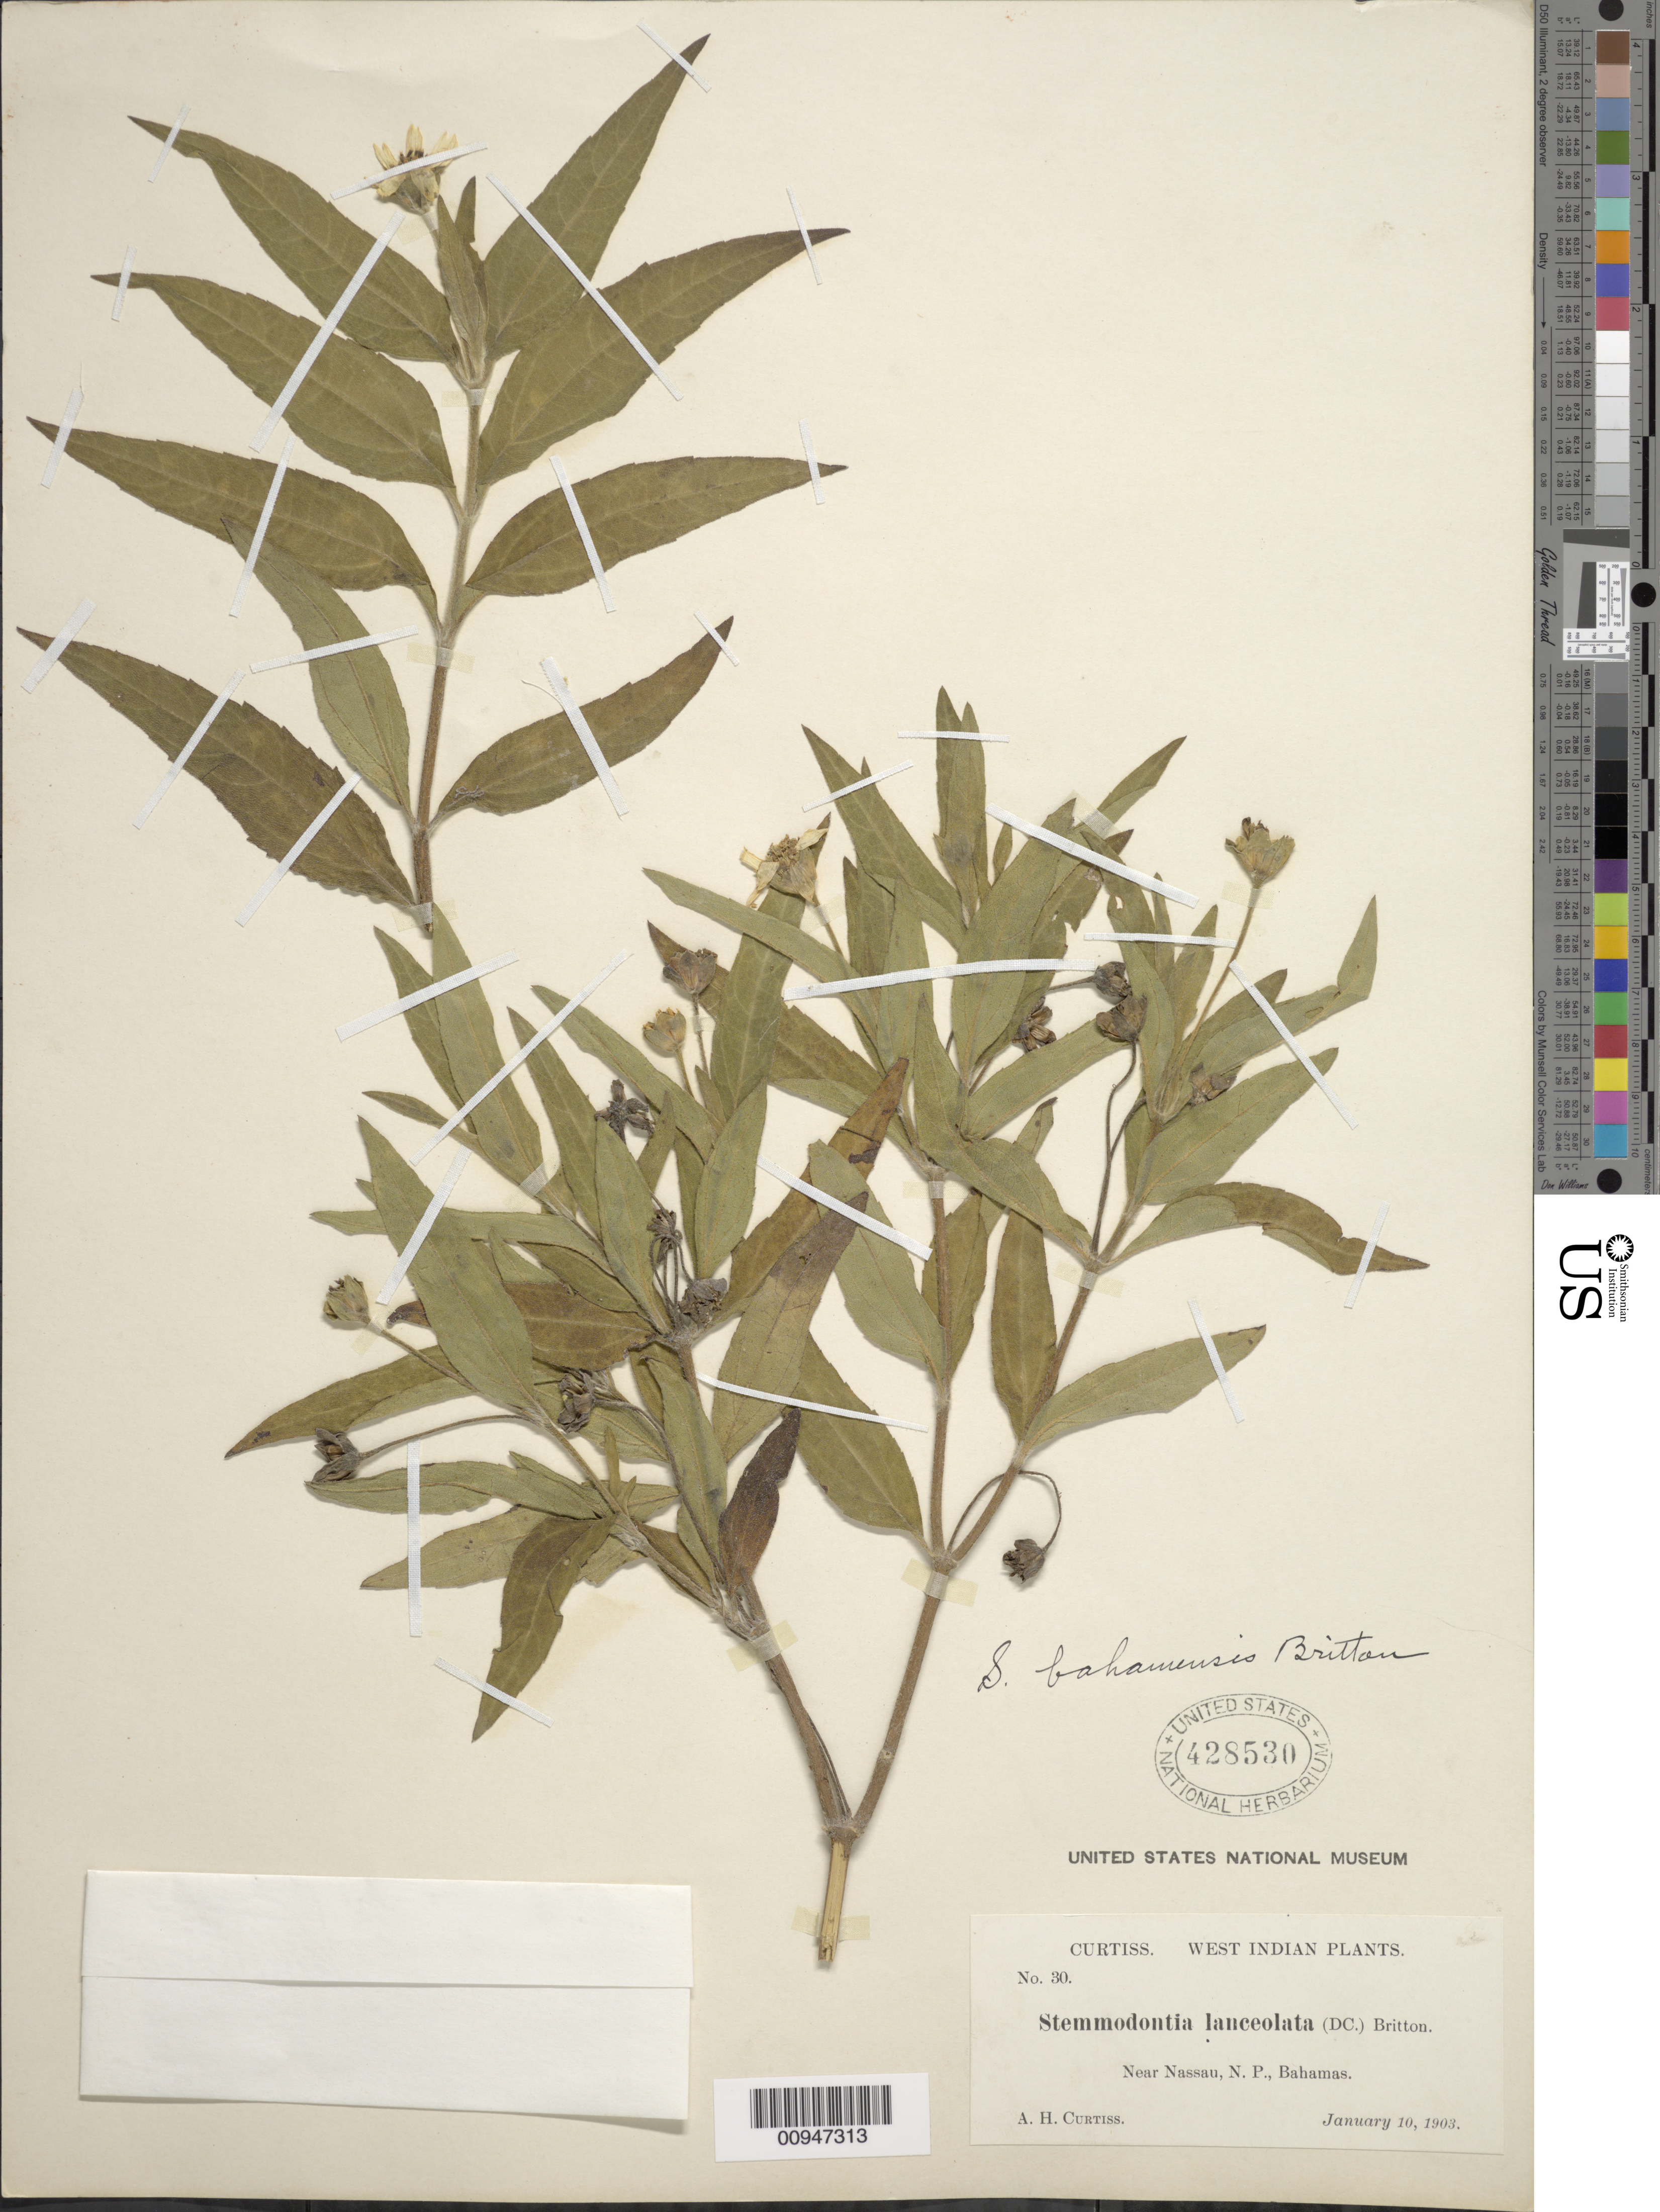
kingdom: Plantae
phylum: Tracheophyta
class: Magnoliopsida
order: Asterales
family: Asteraceae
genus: Wedelia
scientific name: Wedelia bahiensis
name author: H. Rob.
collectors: A. H. Curtiss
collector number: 30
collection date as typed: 10 Jan 1903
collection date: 1903-01-10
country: Bahamas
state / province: New Providence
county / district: Nassau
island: New Providence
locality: Near Nassau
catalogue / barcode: US 428530